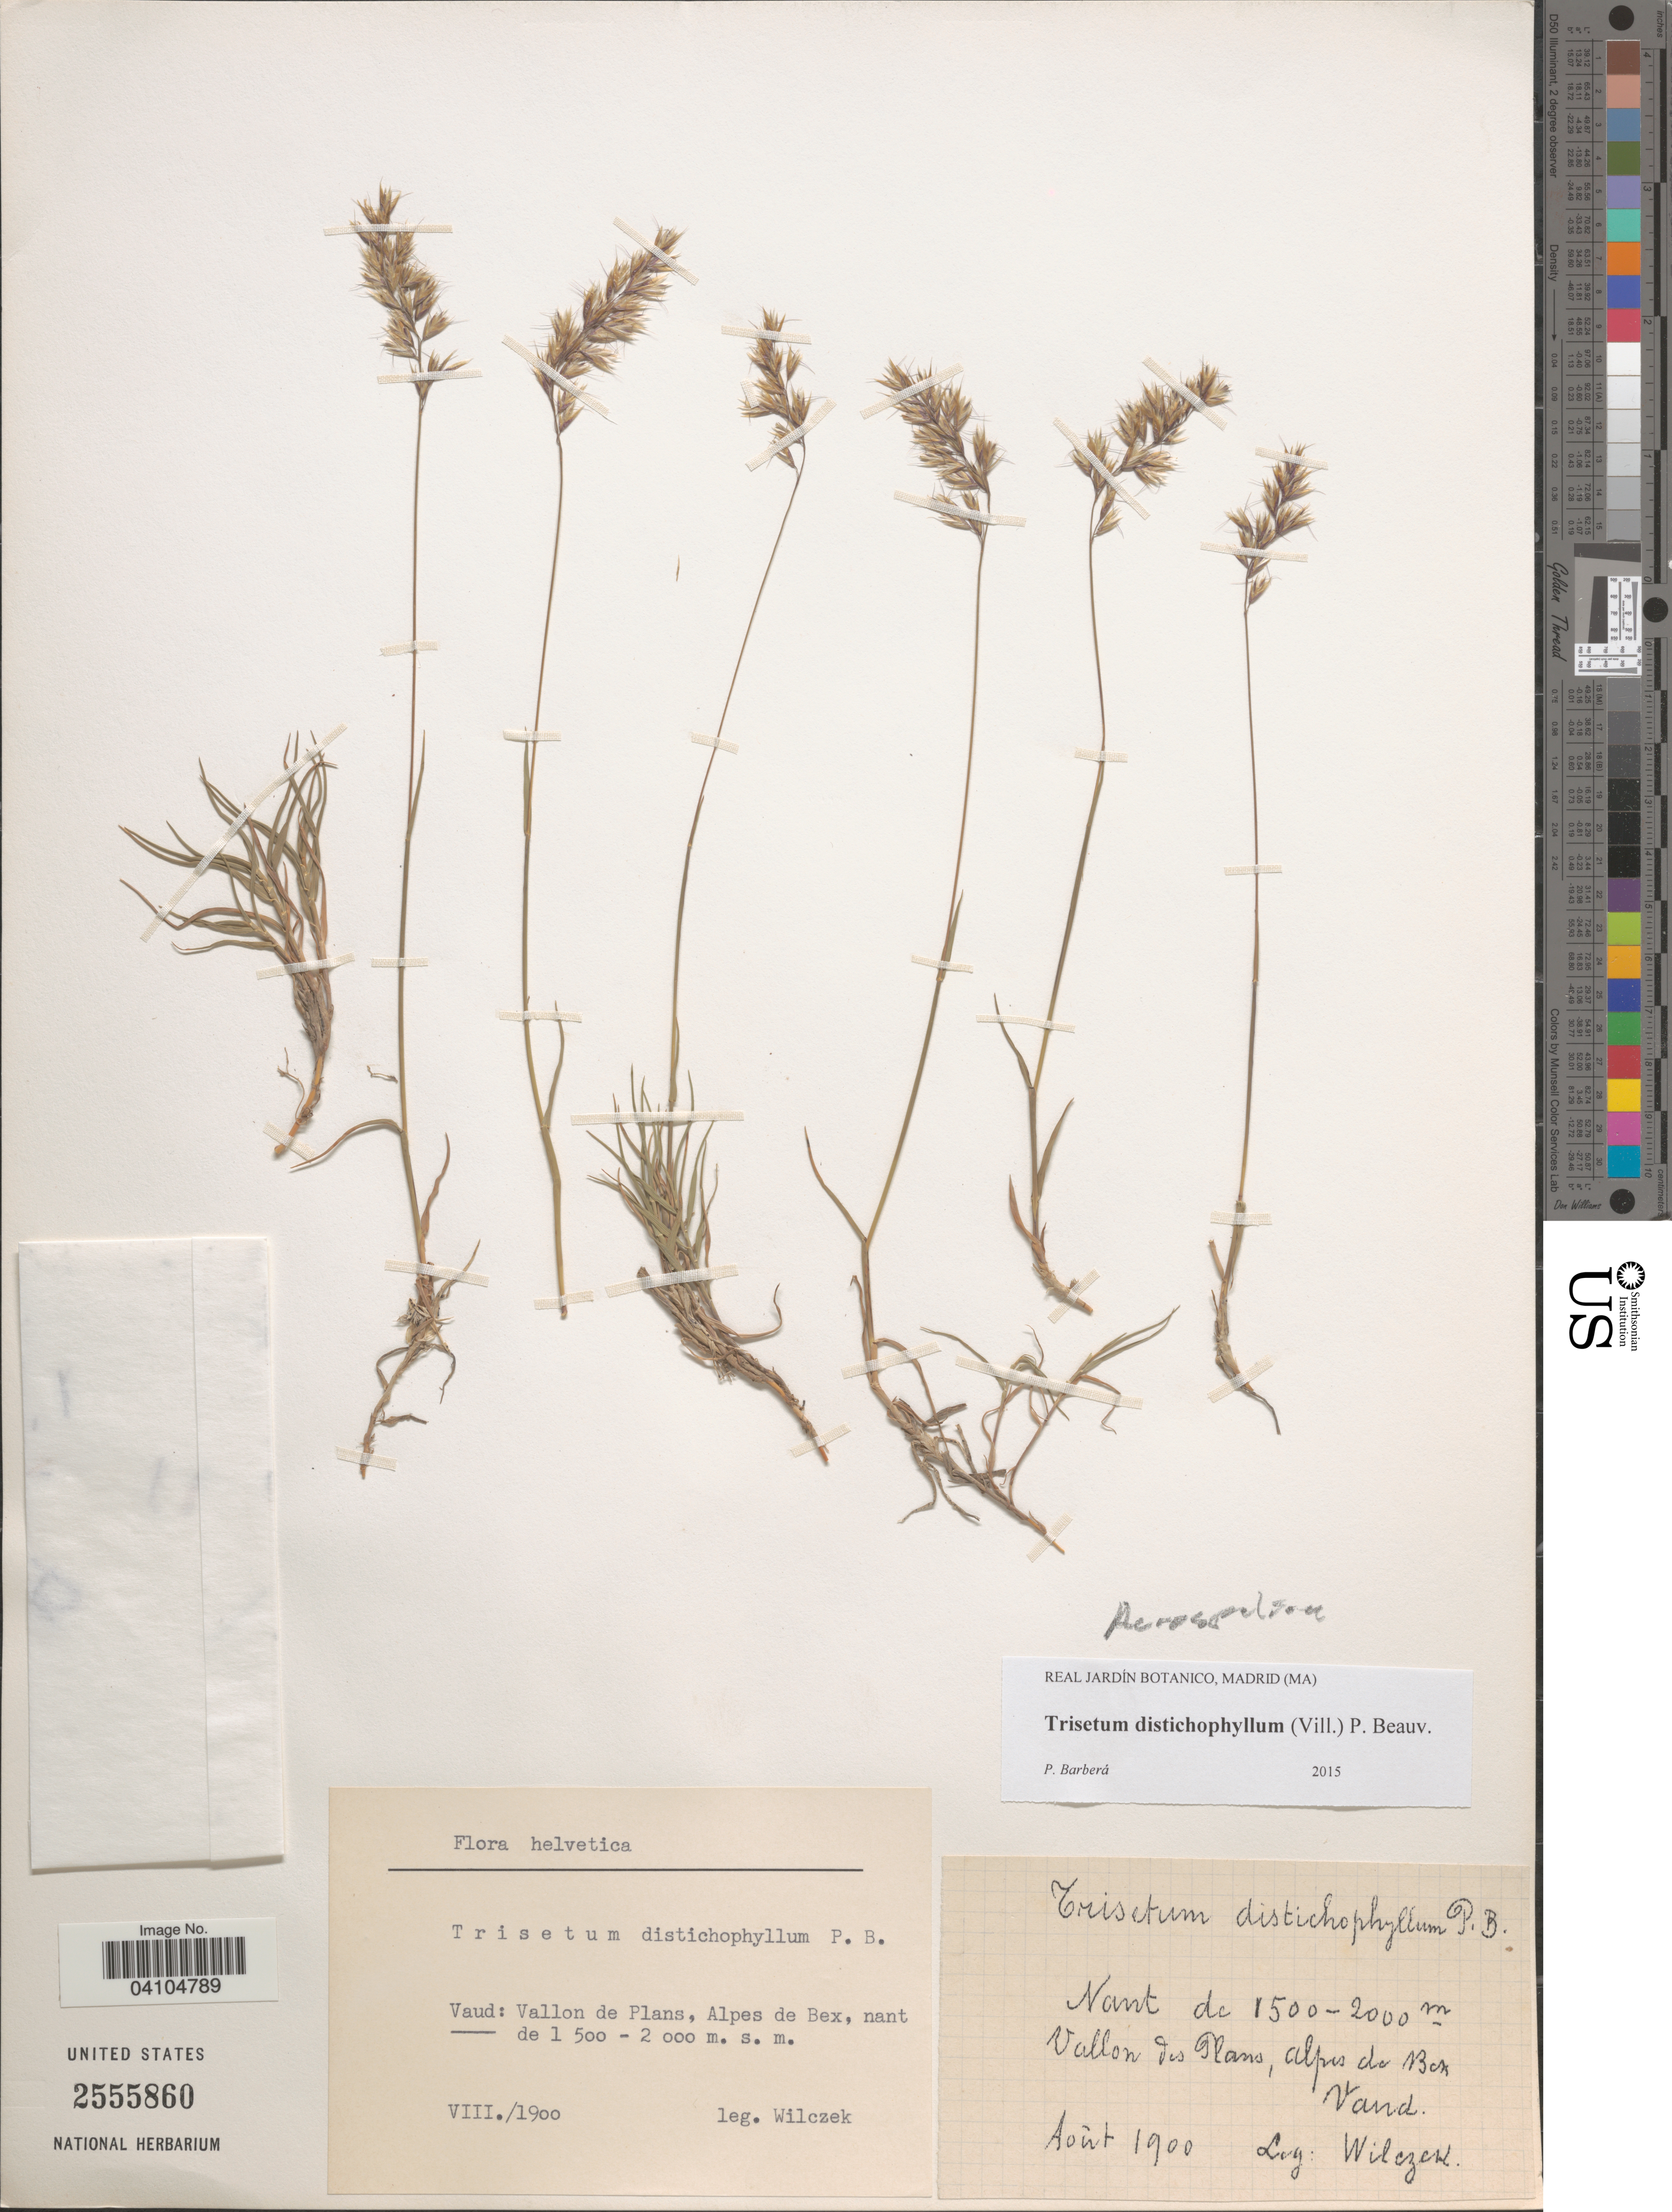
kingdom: Plantae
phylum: Tracheophyta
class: Liliopsida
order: Poales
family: Poaceae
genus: Acrospelion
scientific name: Acrospelion distichophyllum ined.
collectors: Wilczek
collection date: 1900-08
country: Switzerland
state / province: Vaud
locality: Helvetica. Vallon de Plans, Alpes de Bex.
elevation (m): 1500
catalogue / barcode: US 2555860